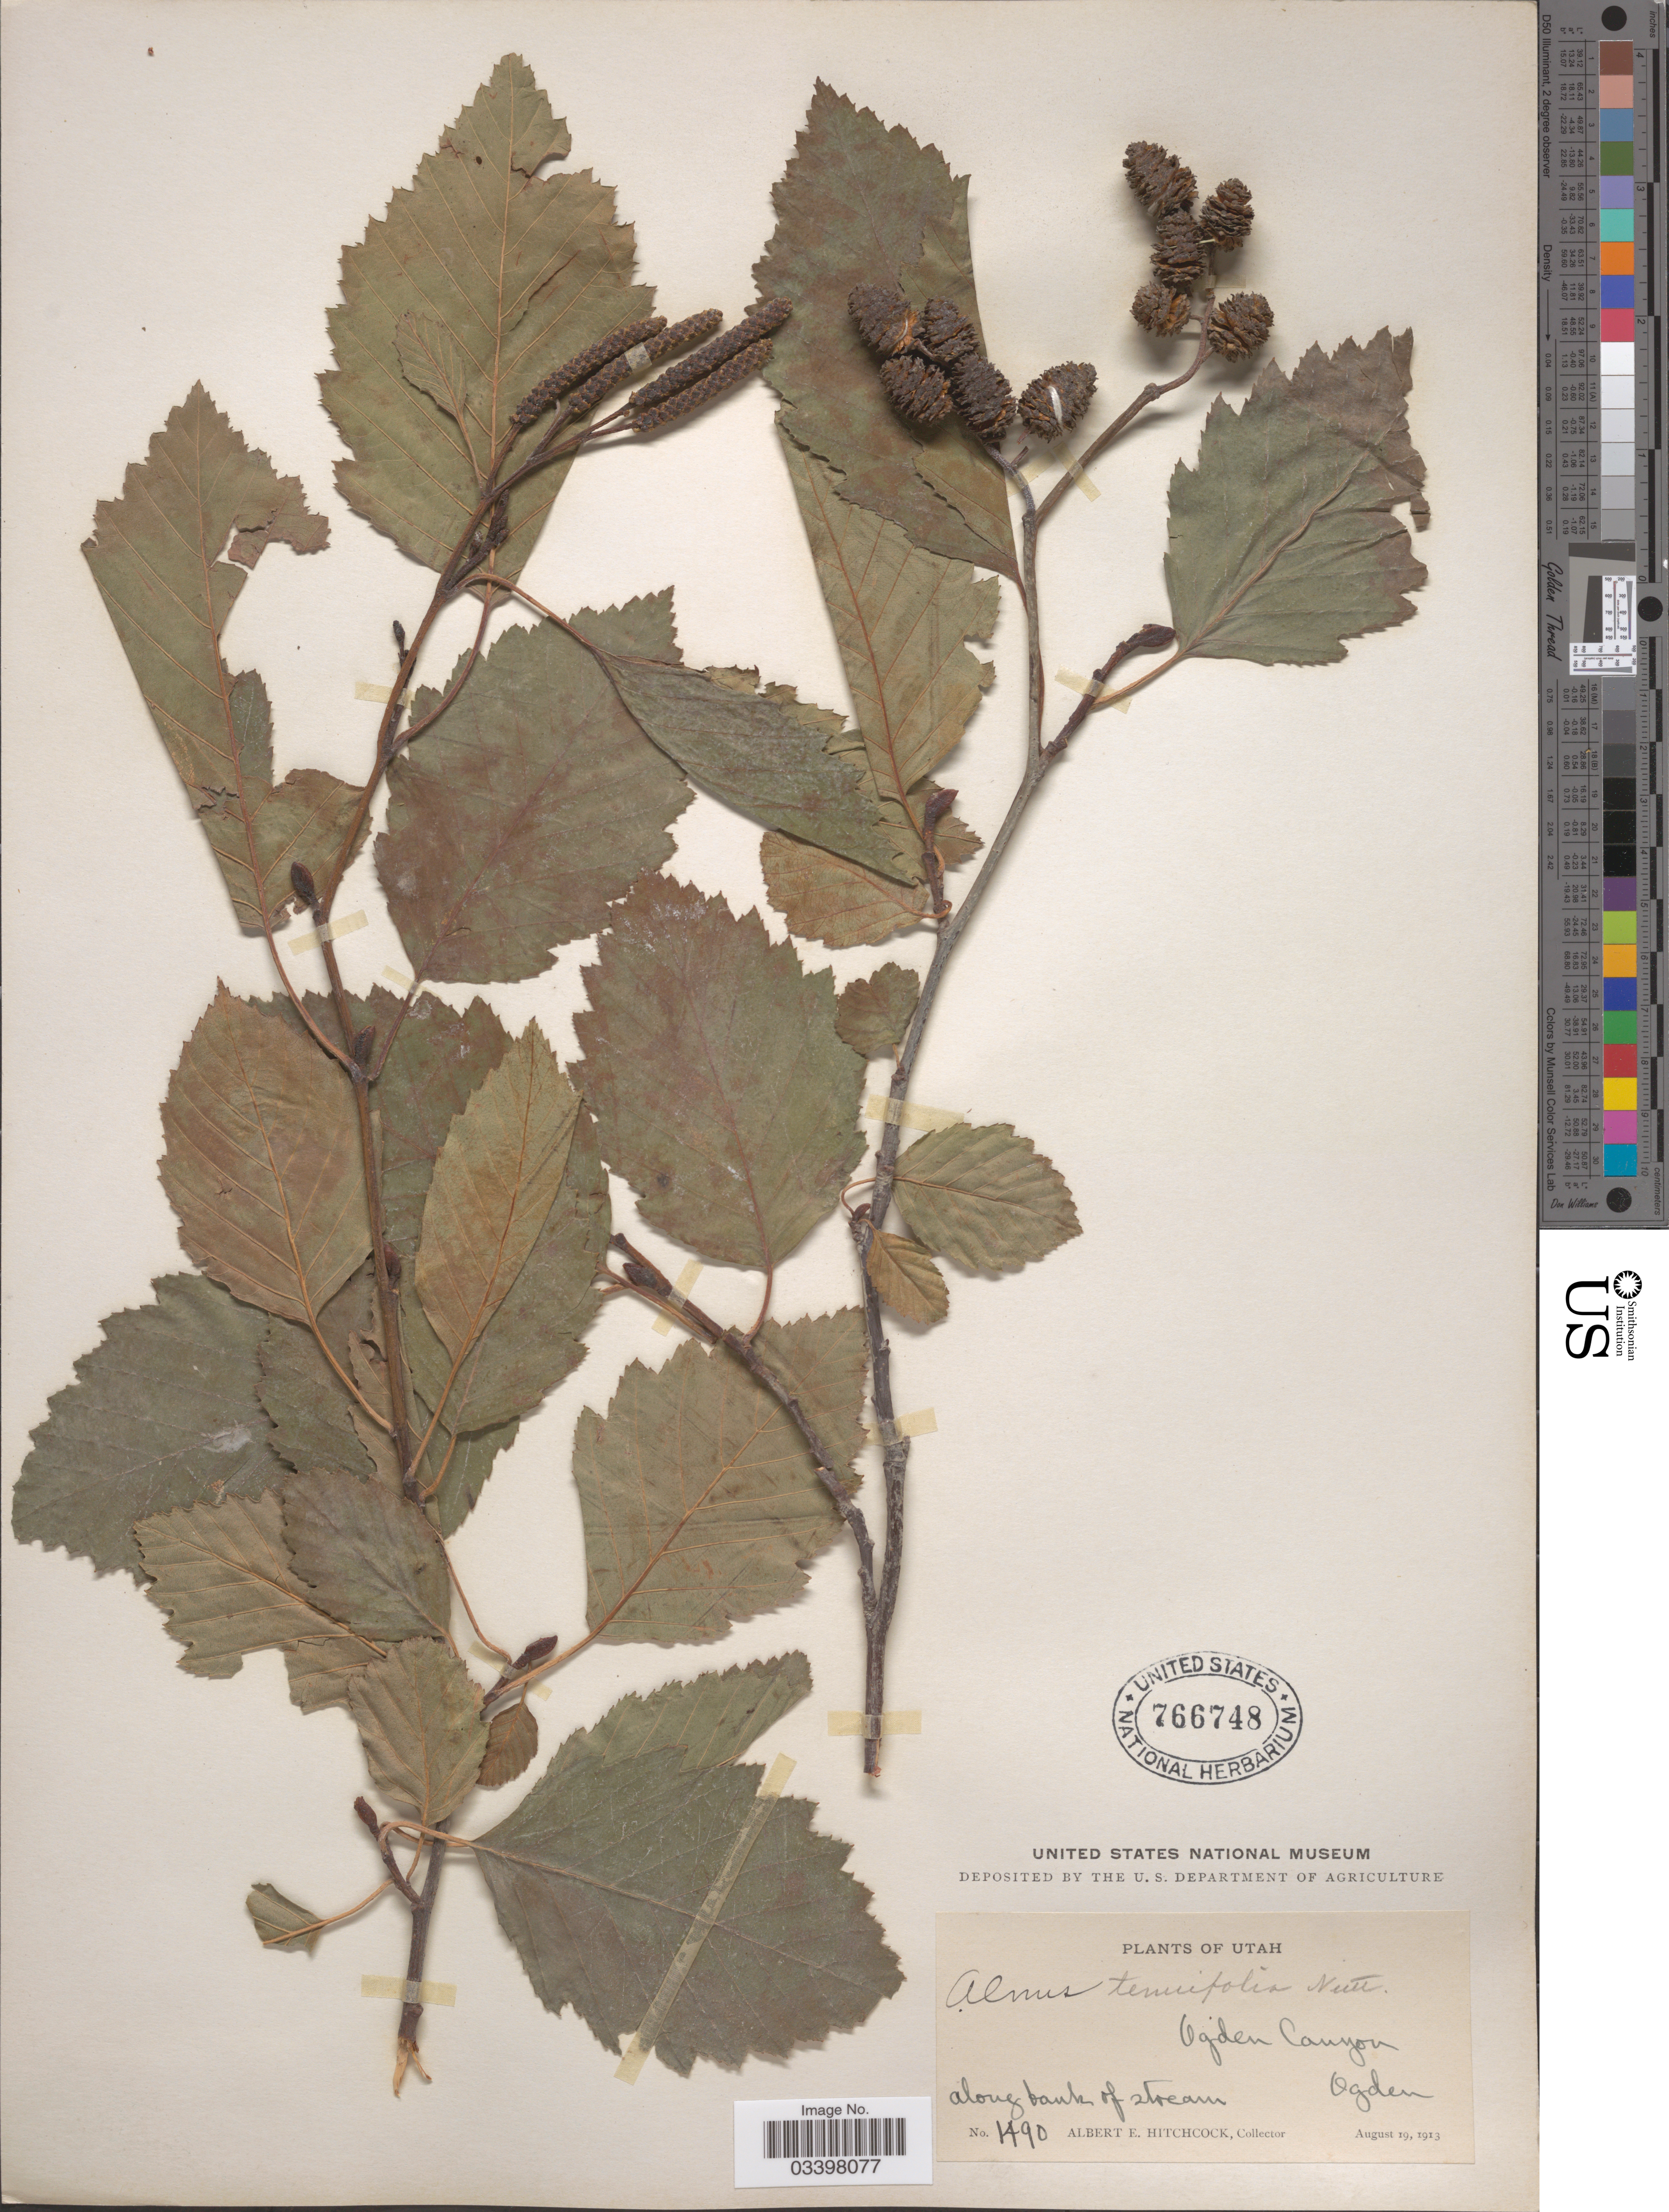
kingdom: Plantae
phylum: Tracheophyta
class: Magnoliopsida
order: Fagales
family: Betulaceae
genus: Alnus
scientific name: Alnus tenuifolia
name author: Nutt.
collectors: A. Hitchcock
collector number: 1490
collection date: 1913-08-19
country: United States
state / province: Utah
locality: Ogden Canyon, Ogden.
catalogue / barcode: US 766748